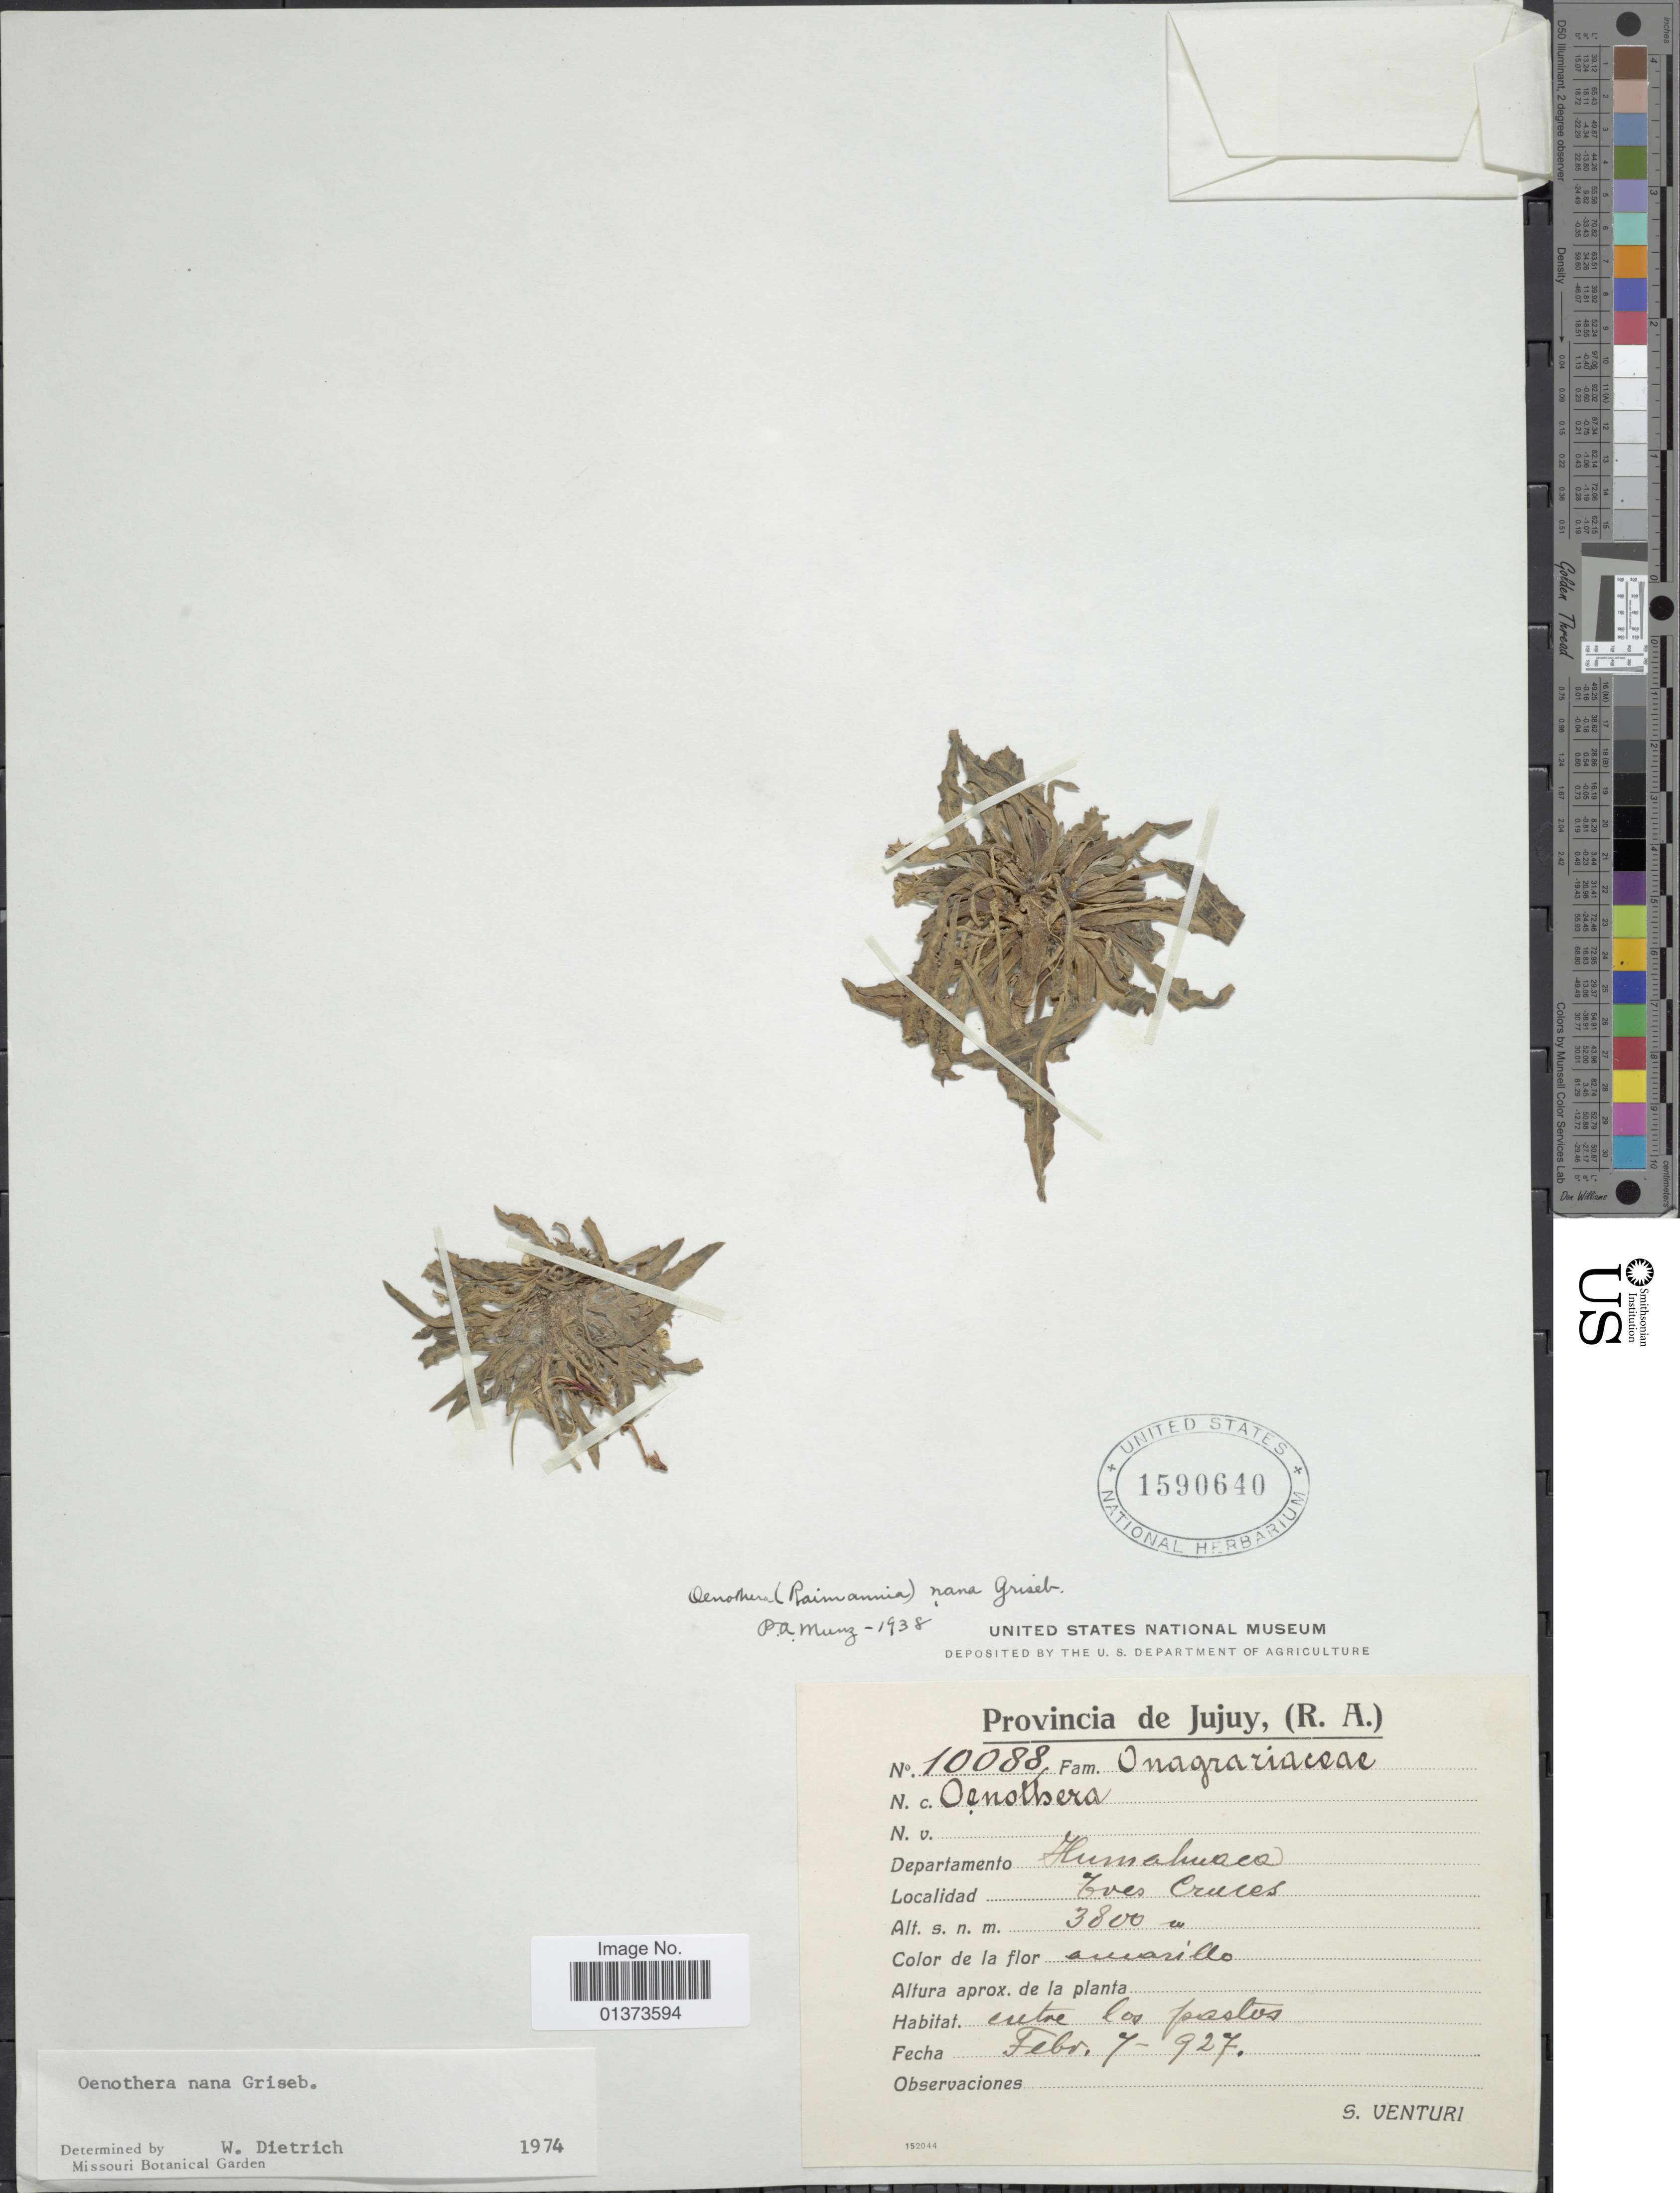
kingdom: Plantae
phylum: Tracheophyta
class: Magnoliopsida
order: Myrtales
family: Onagraceae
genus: Oenothera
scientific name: Oenothera nana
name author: Griseb.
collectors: S. Venturi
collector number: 10088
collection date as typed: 927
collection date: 1927-02-07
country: Argentina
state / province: Jujuy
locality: Departamento Humahuaca, Cves Cruce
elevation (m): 3800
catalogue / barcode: US 1590640